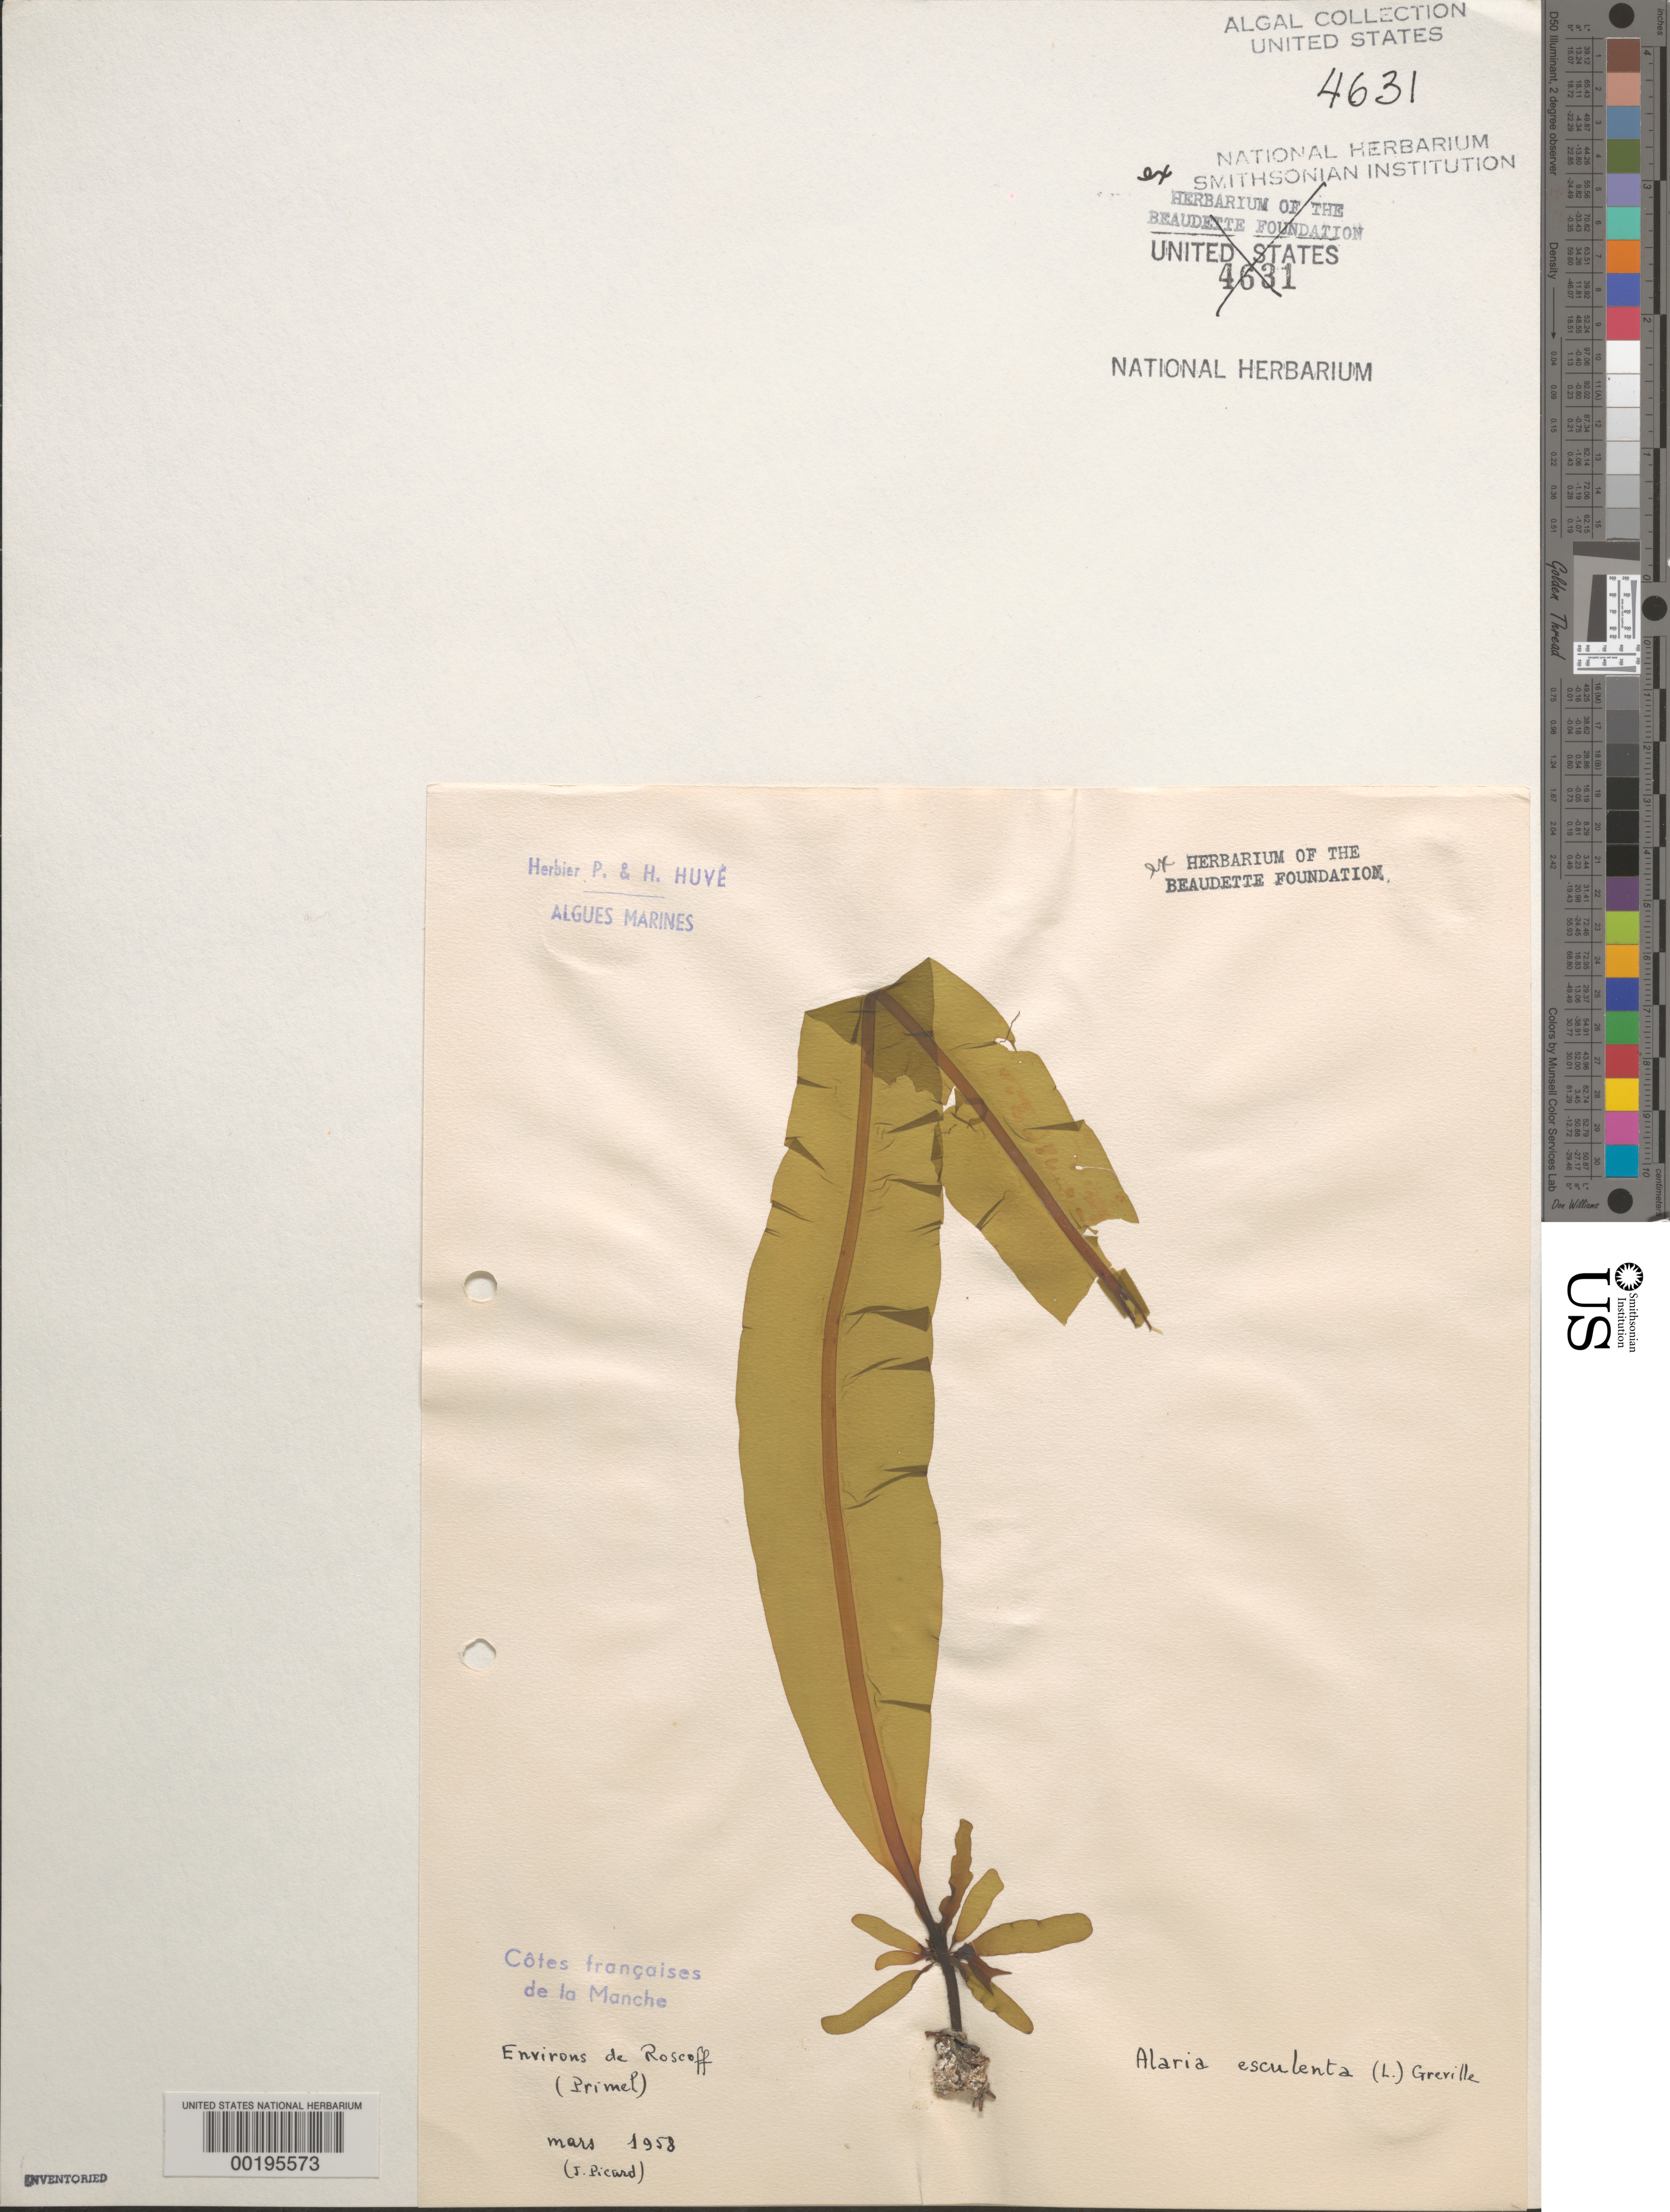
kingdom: Chromista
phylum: Ochrophyta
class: Phaeophyceae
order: Laminariales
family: Alariaceae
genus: Alaria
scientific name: Alaria esculenta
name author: (L.) Greville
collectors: J. Picard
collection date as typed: Mar 1958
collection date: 1958-03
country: France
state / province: Bretagne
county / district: Finistère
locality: Roscoff area, primel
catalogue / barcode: US 4631